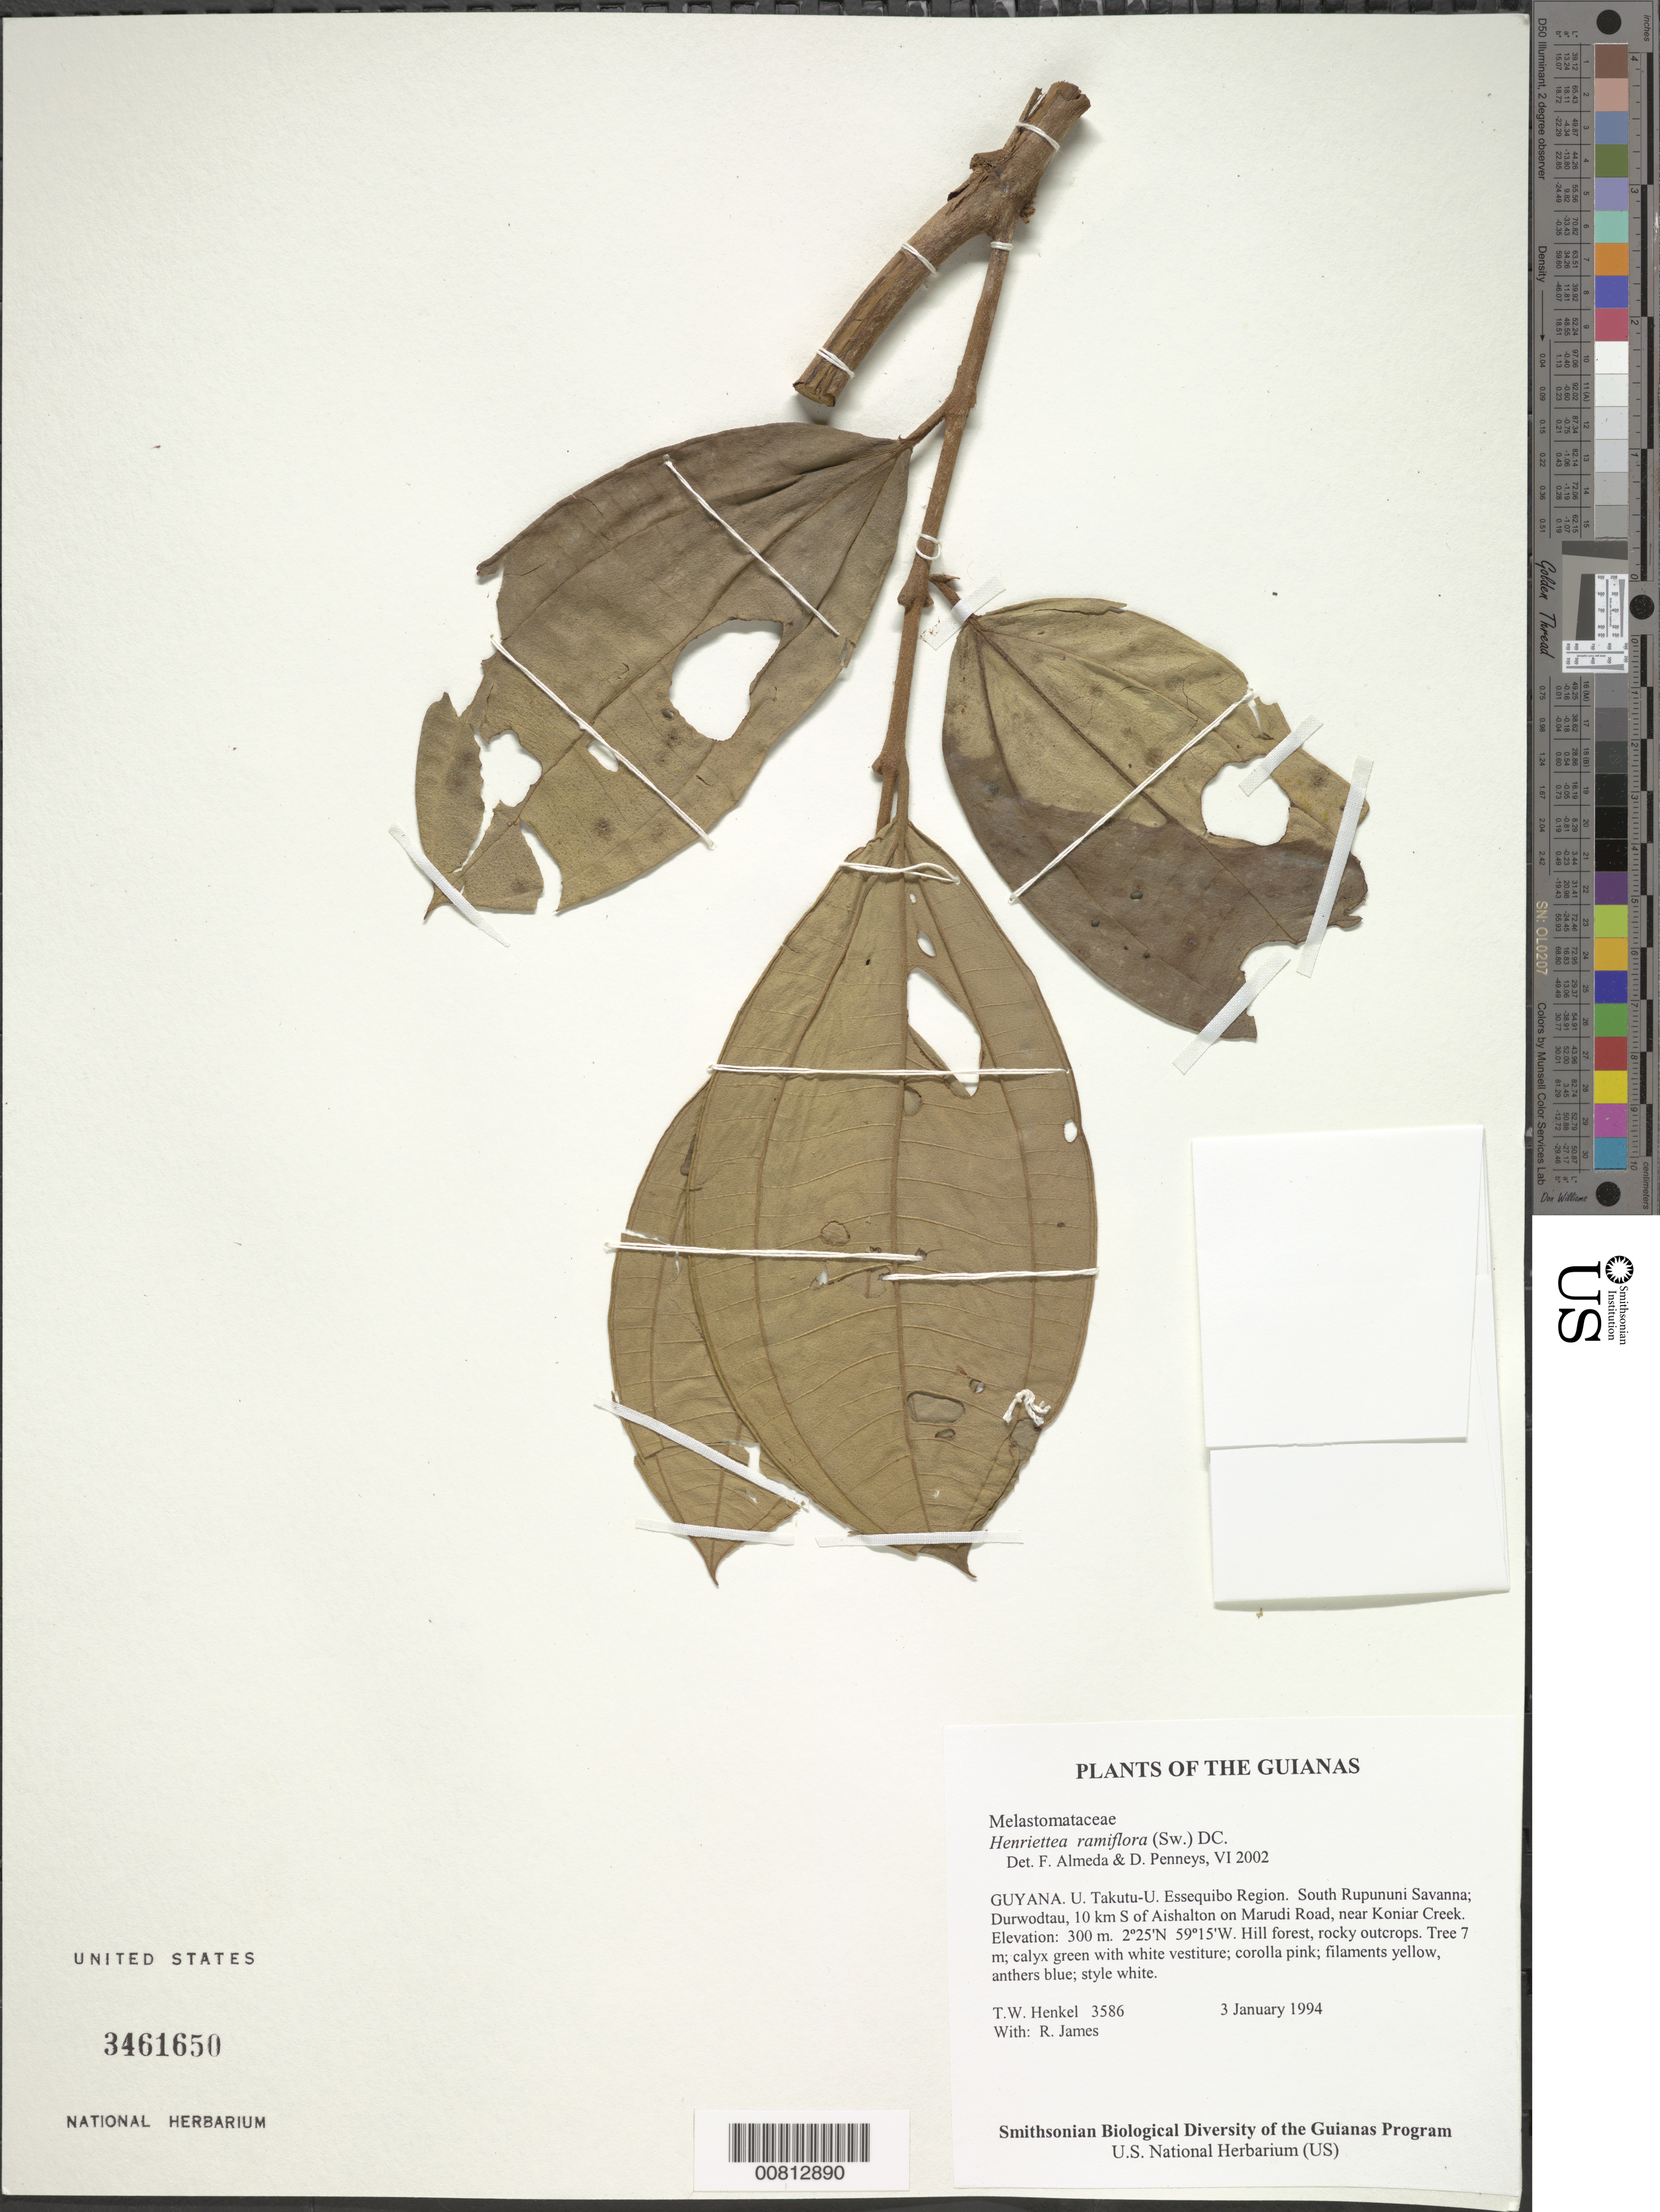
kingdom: Plantae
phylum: Tracheophyta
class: Magnoliopsida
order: Myrtales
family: Melastomataceae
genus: Henriettea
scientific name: Henriettea ramiflora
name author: (Sw.) DC.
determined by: Almeda, F.; Penneys, D. S.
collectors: T. Henkel & R. James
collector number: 3586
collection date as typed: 3 January 1994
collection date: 1994-01-03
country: Guyana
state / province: U. Takutu-U. Essequibo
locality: South Rupununi Savanna; Durwodtau, 10 km S of Aishalton on Marudi Road, near Koniar Creek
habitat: Hill forest, rocky outcrops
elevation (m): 300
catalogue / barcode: US 3461650